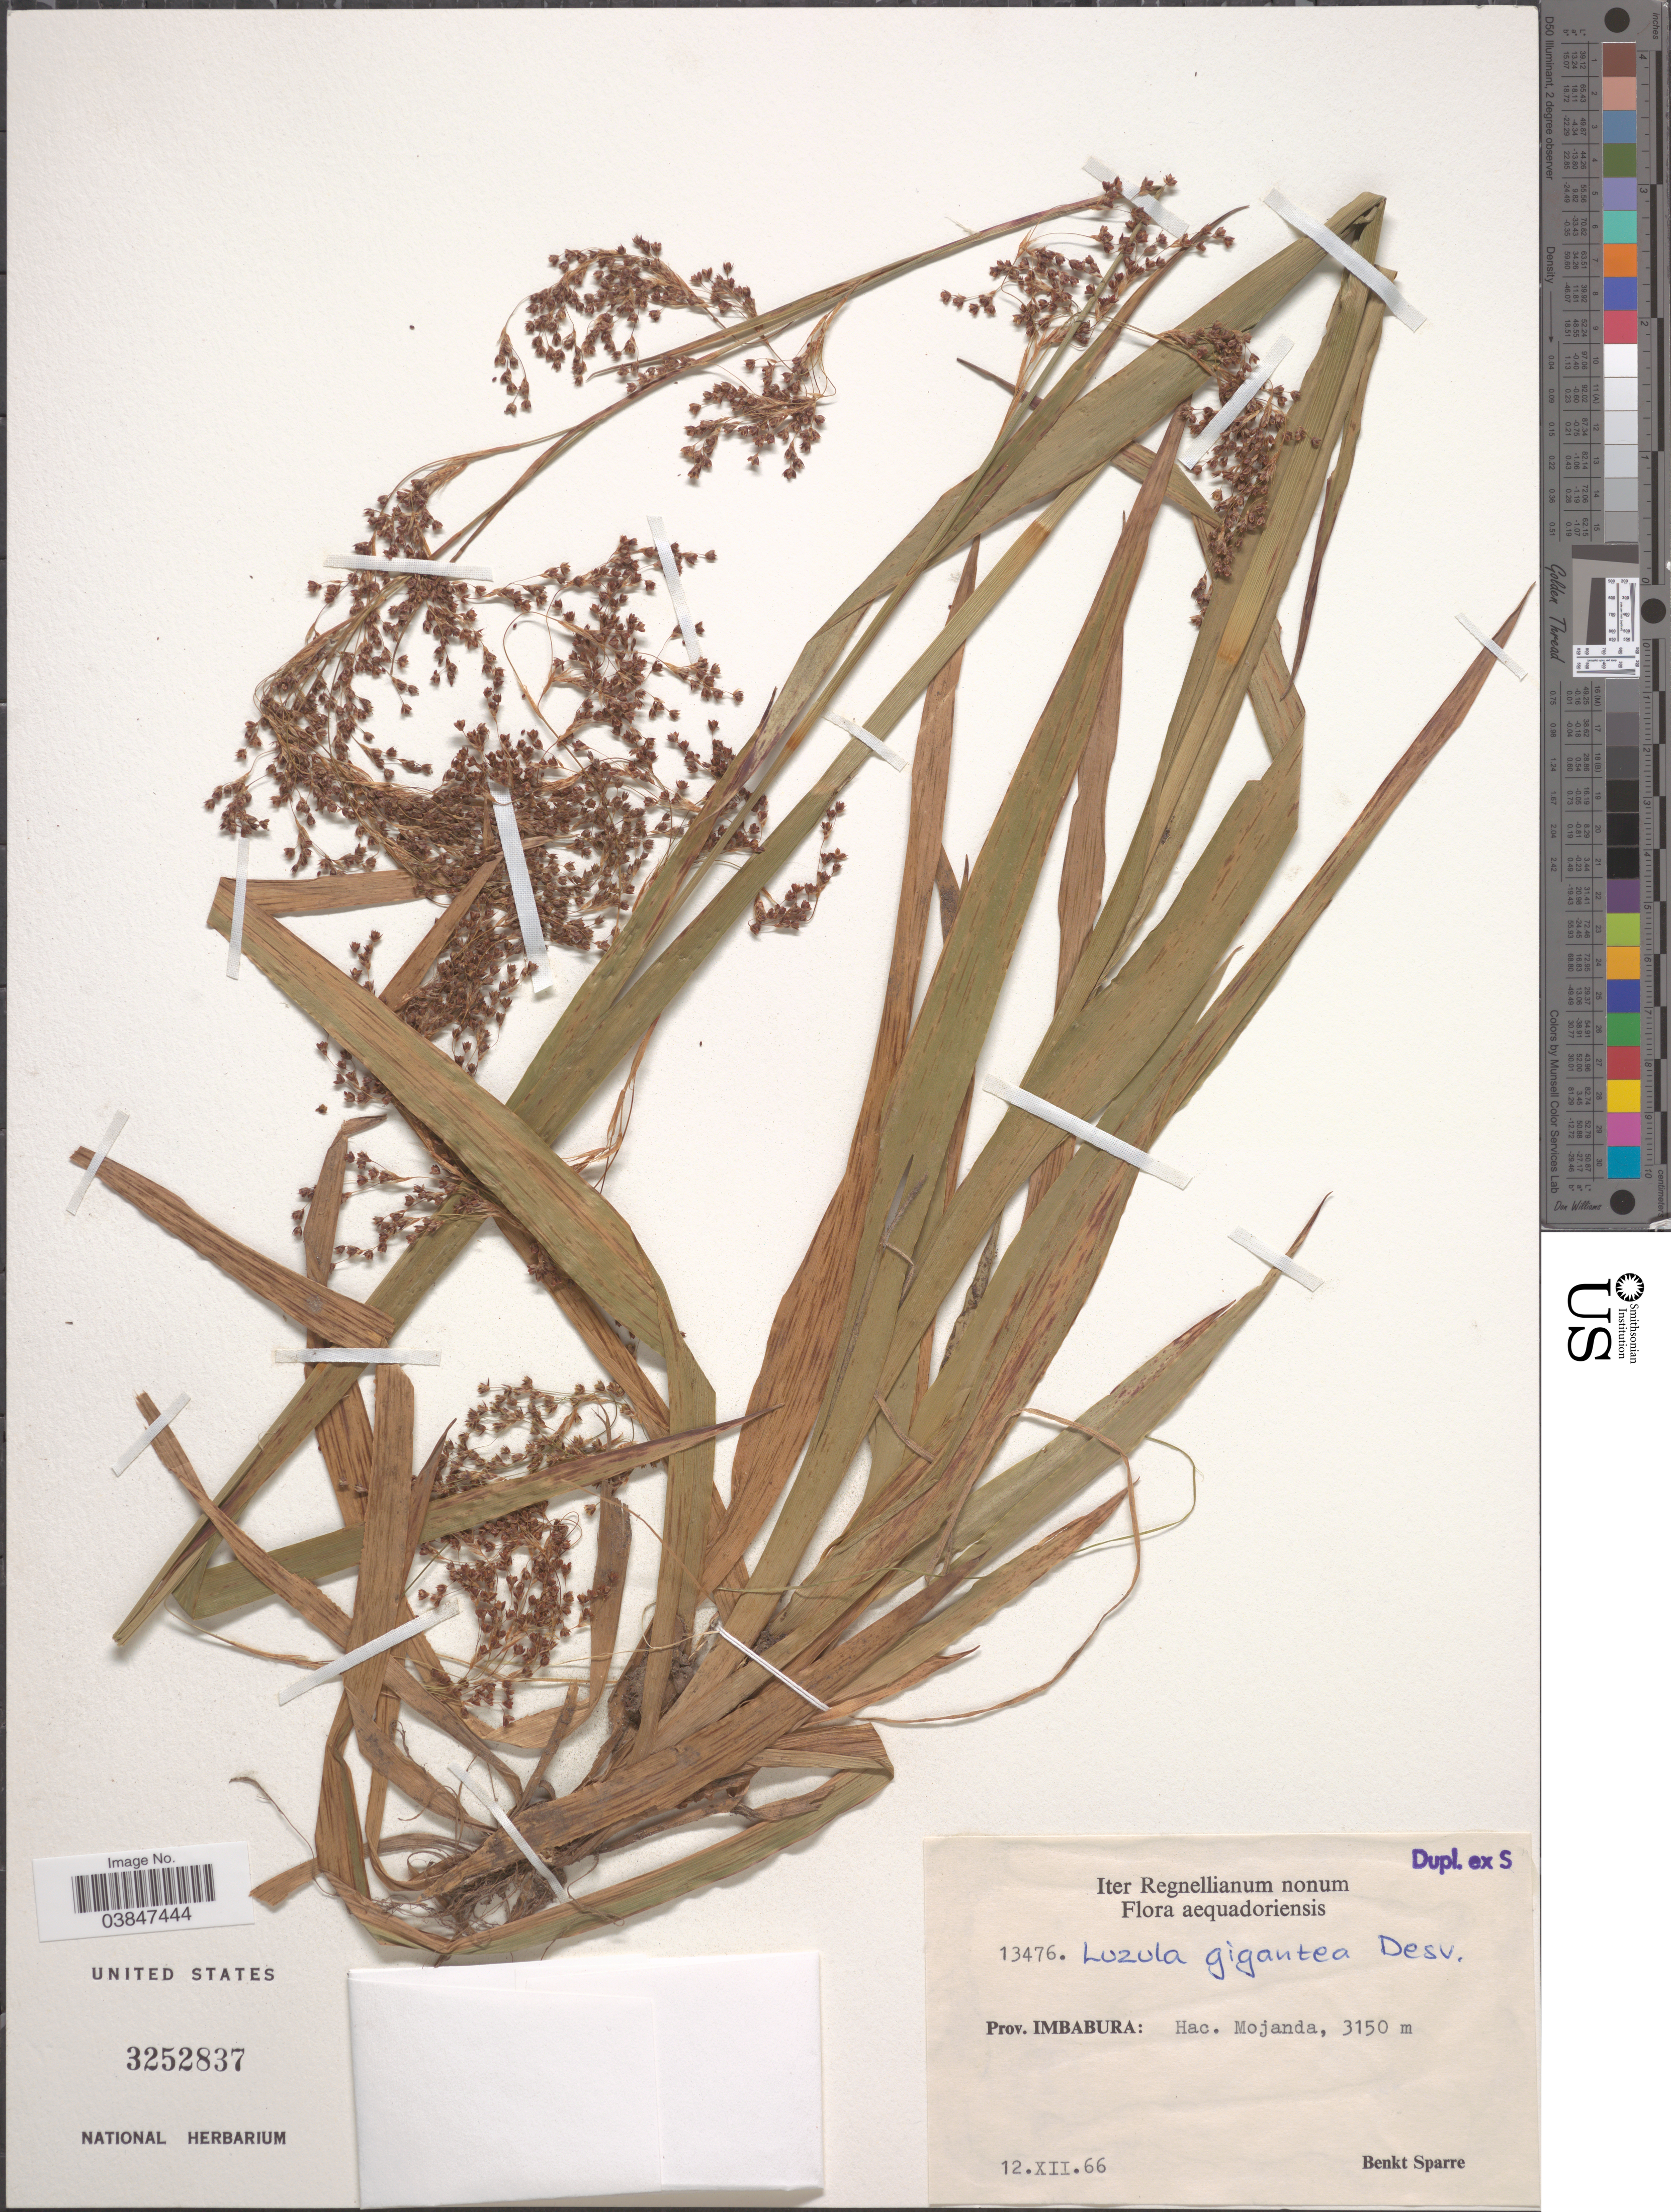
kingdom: Plantae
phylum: Tracheophyta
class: Liliopsida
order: Poales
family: Juncaceae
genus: Luzula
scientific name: Luzula gigantea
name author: Desv.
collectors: B. Sparre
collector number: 13476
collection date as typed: Transcribed d/m/y: 12/12/66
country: Ecuador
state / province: Imbabura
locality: Hac. Mojanda.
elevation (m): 3150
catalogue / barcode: US 3252837